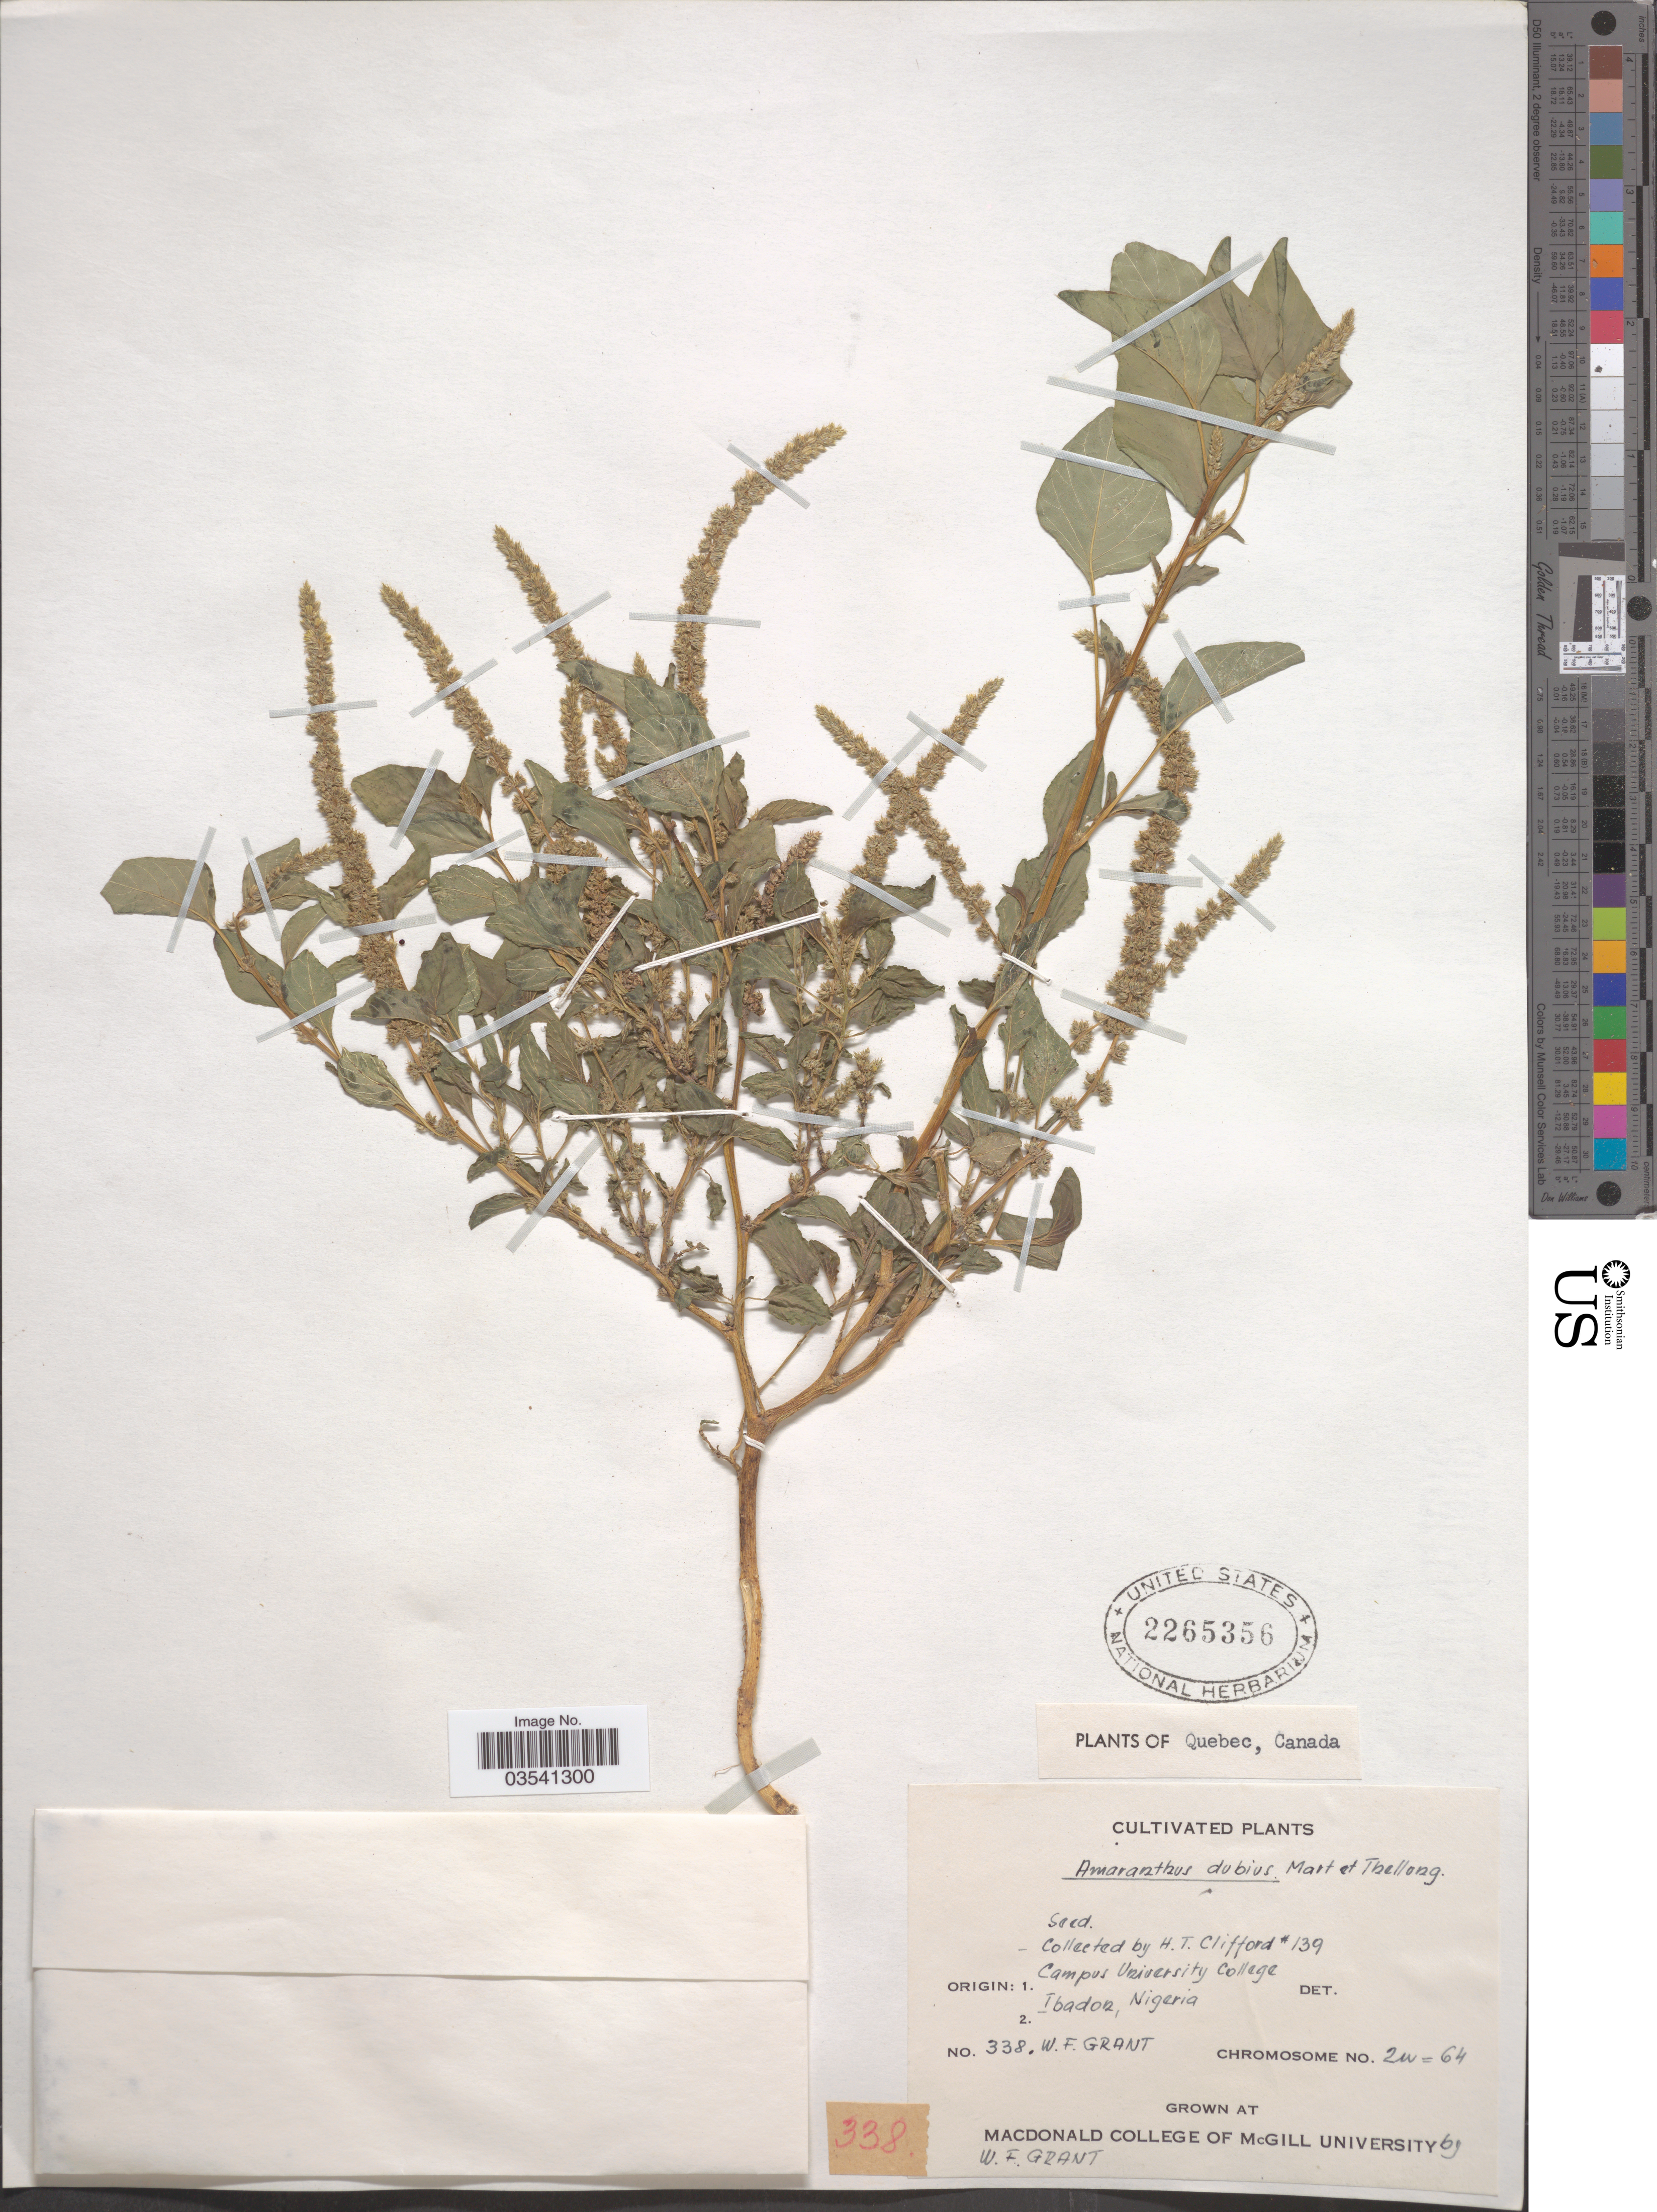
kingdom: Plantae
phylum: Tracheophyta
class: Magnoliopsida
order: Caryophyllales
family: Amaranthaceae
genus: Amaranthus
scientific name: Amaranthus dubius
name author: Mart. ex Thell.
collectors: W. Grant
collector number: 338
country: Canada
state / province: Quebec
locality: Grown at MacDonald College of McGill University.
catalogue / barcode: US 2265356